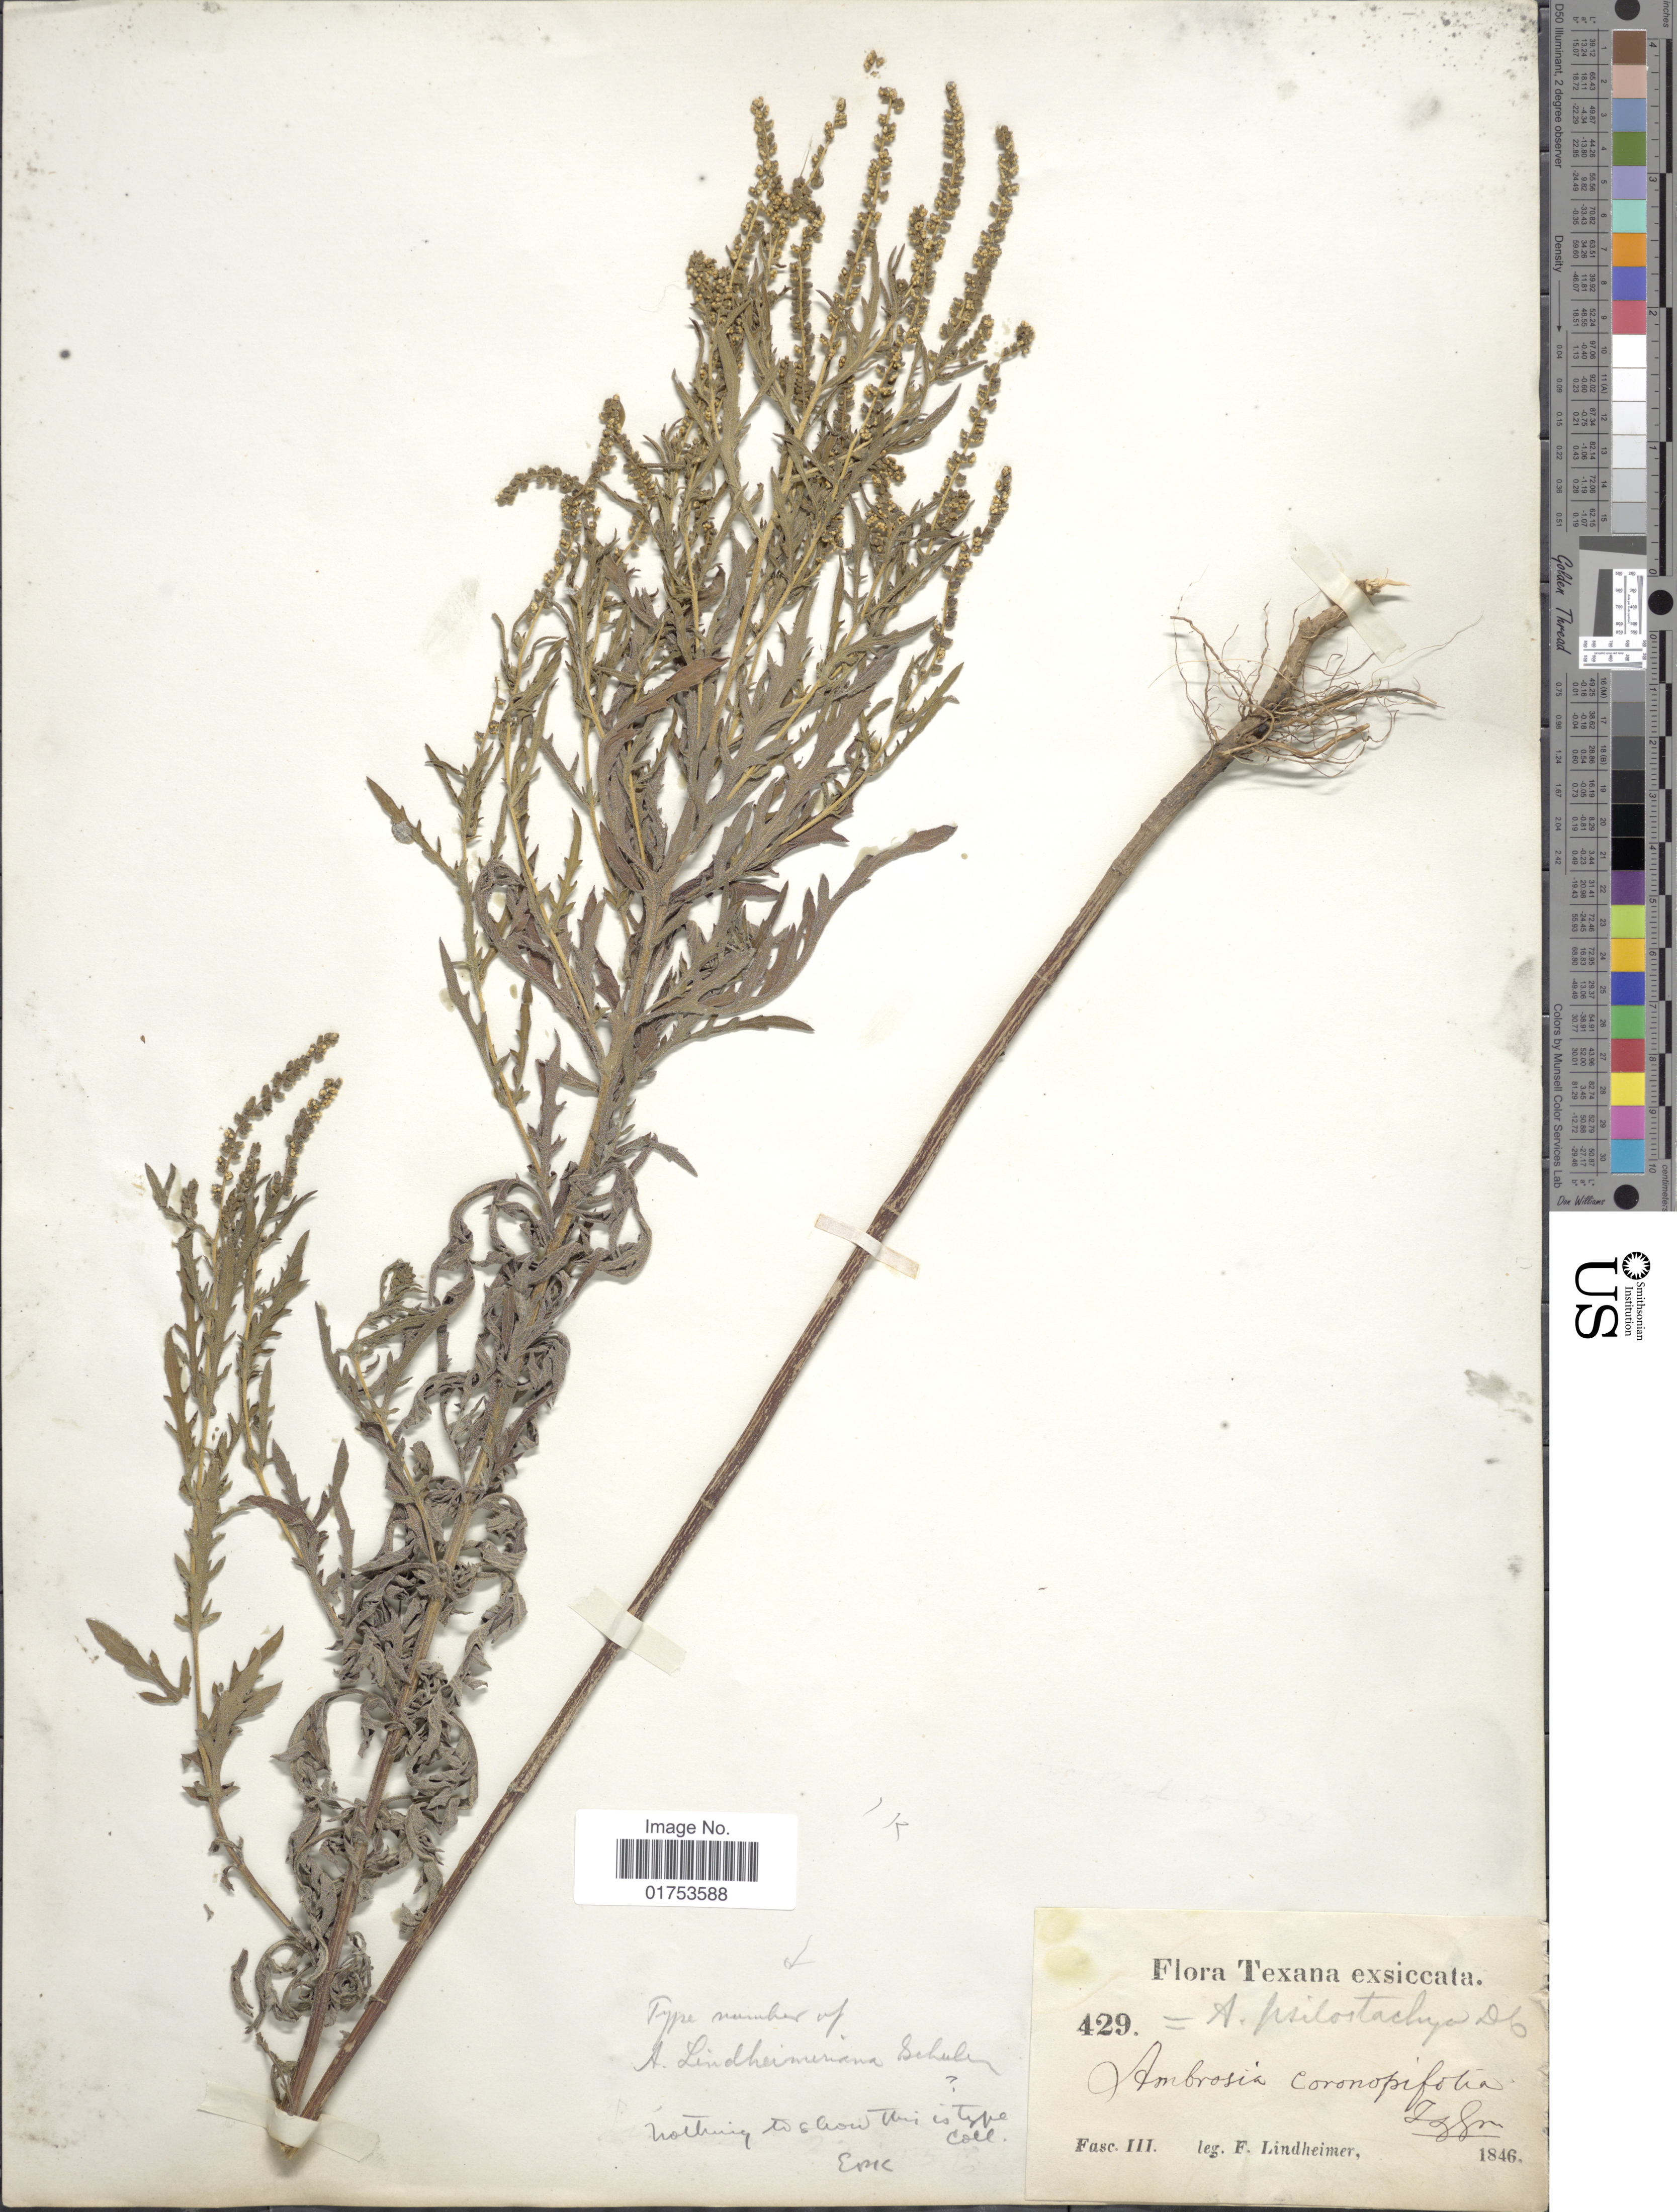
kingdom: Plantae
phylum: Tracheophyta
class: Magnoliopsida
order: Asterales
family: Asteraceae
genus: Ambrosia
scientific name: Ambrosia psilostachya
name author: DC.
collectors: F. Lindheimer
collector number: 429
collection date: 1846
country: United States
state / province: Texas